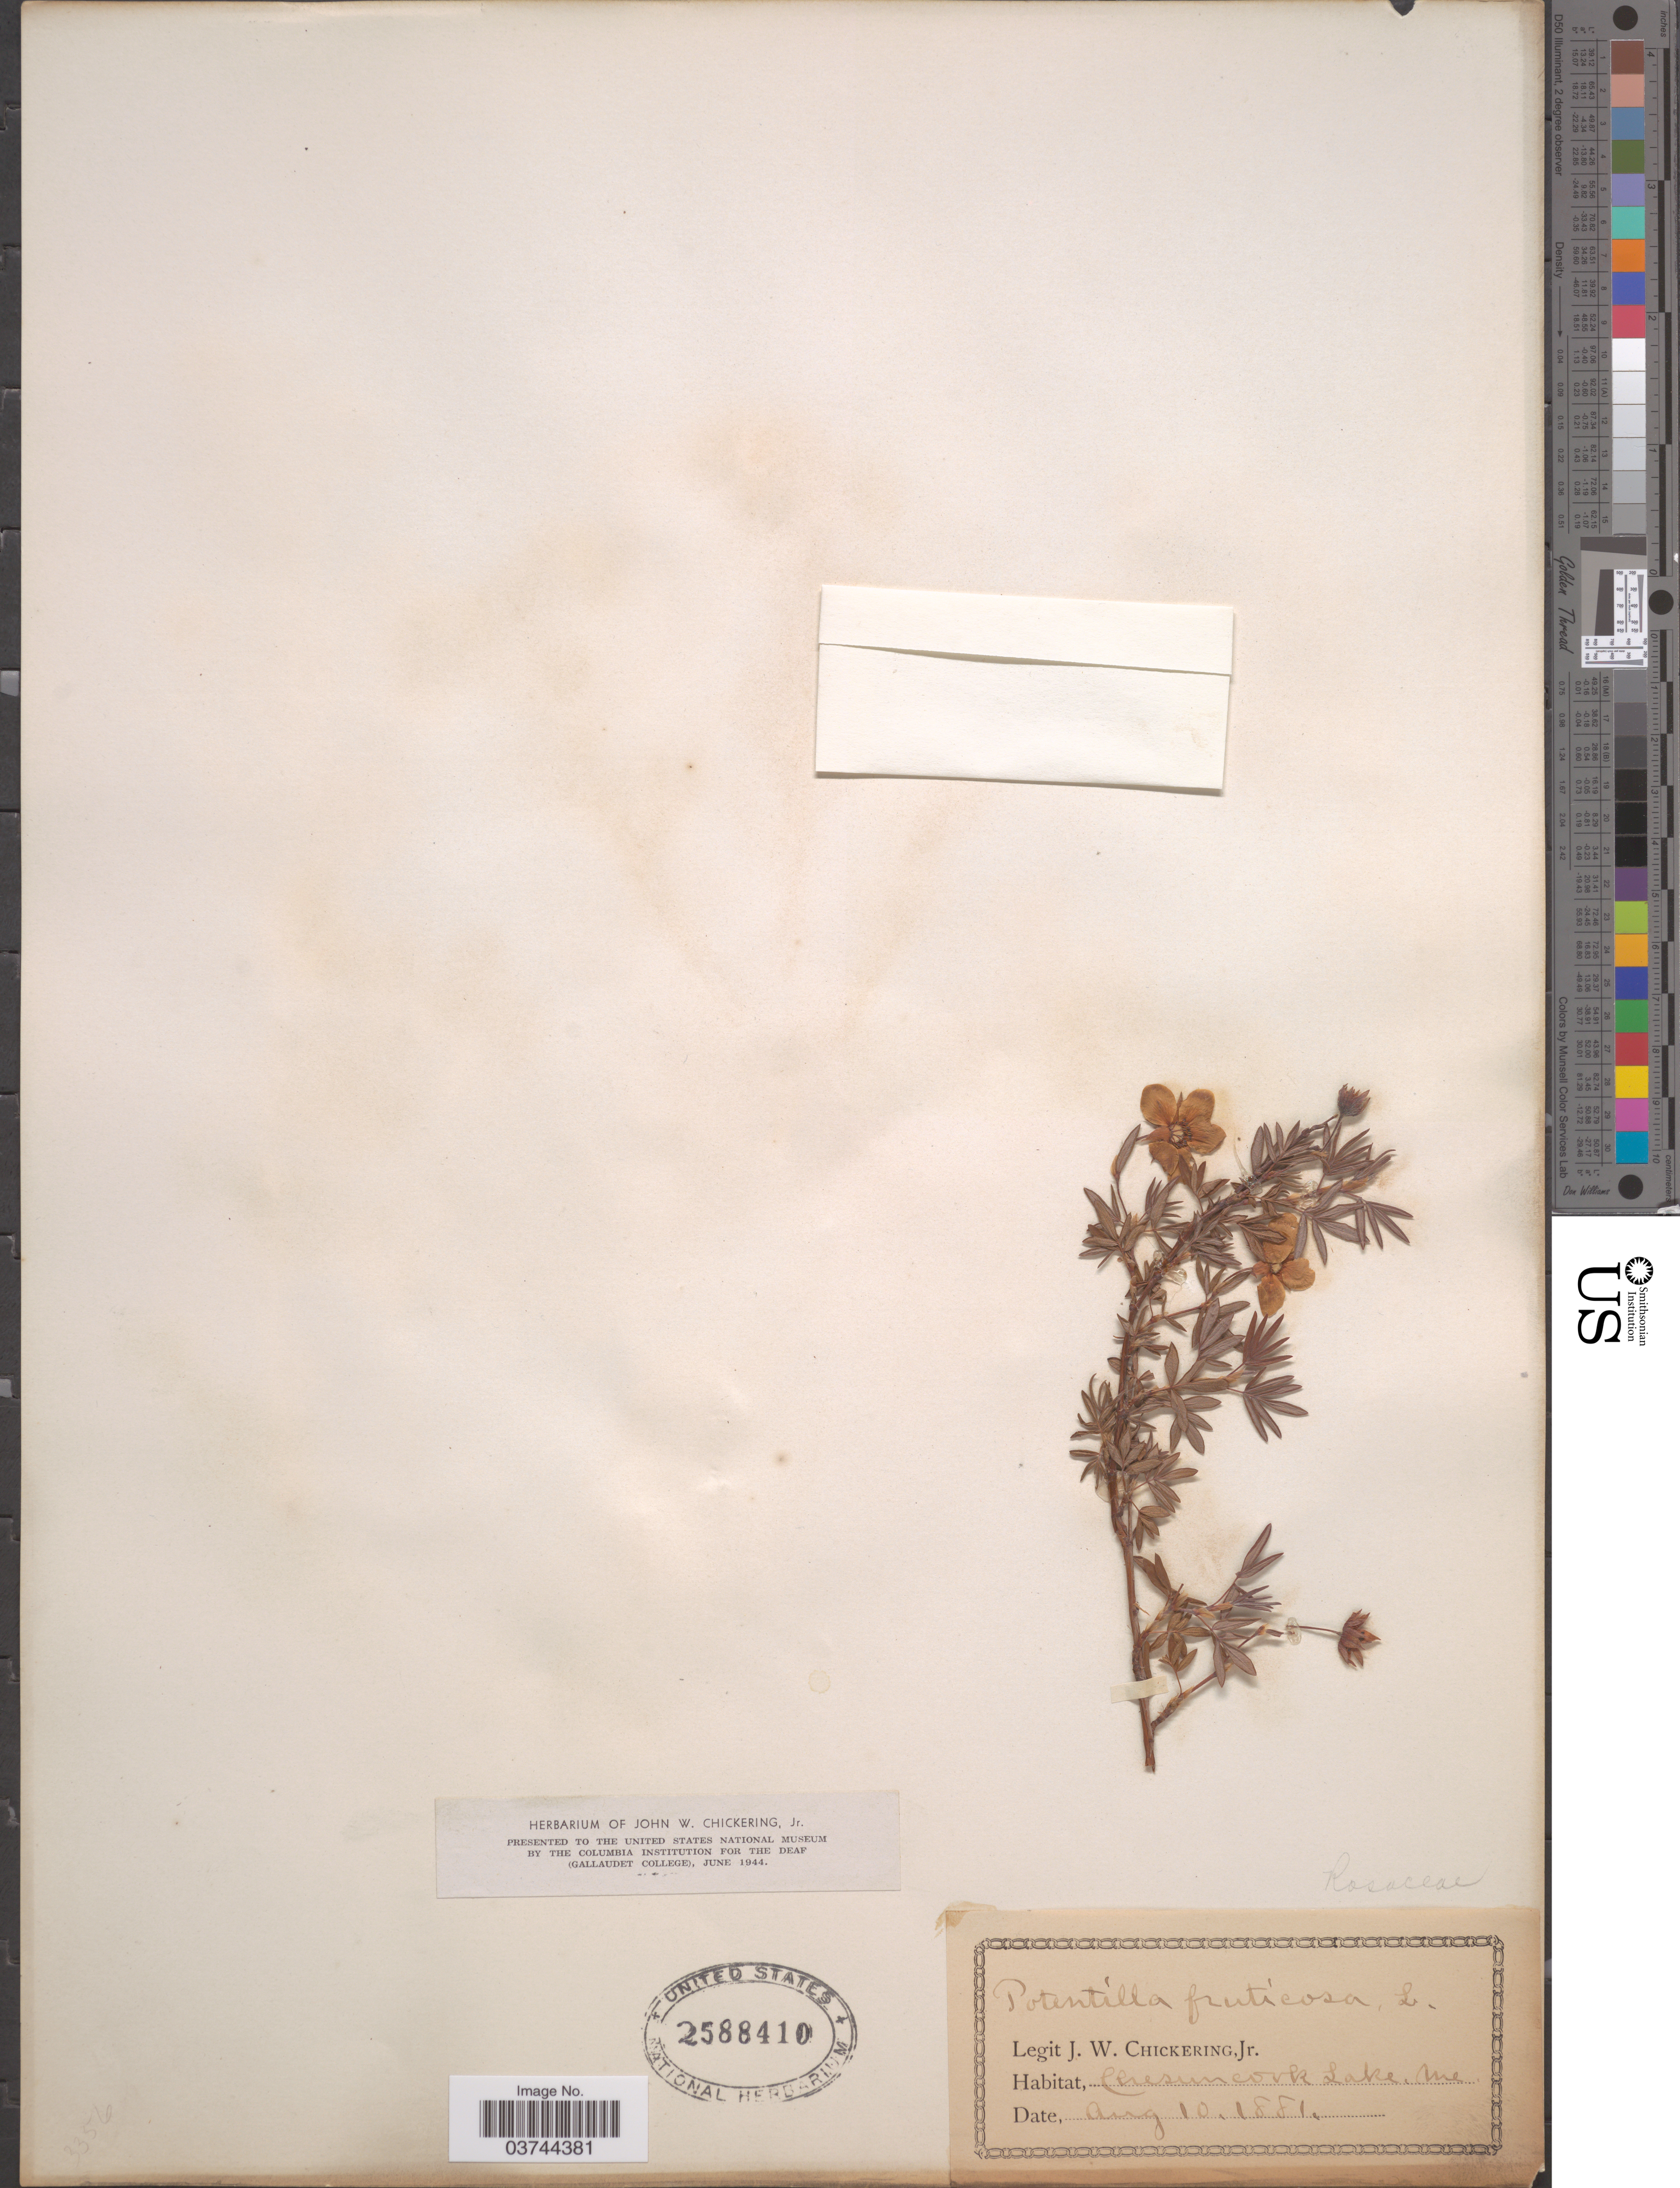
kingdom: Plantae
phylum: Tracheophyta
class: Magnoliopsida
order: Rosales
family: Rosaceae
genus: Dasiphora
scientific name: Dasiphora fruticosa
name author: (L.) Rydb.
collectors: J. W. Chickering Jr.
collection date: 1881-08-10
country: United States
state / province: Maine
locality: Chesuncook Lake.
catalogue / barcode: US 2588410